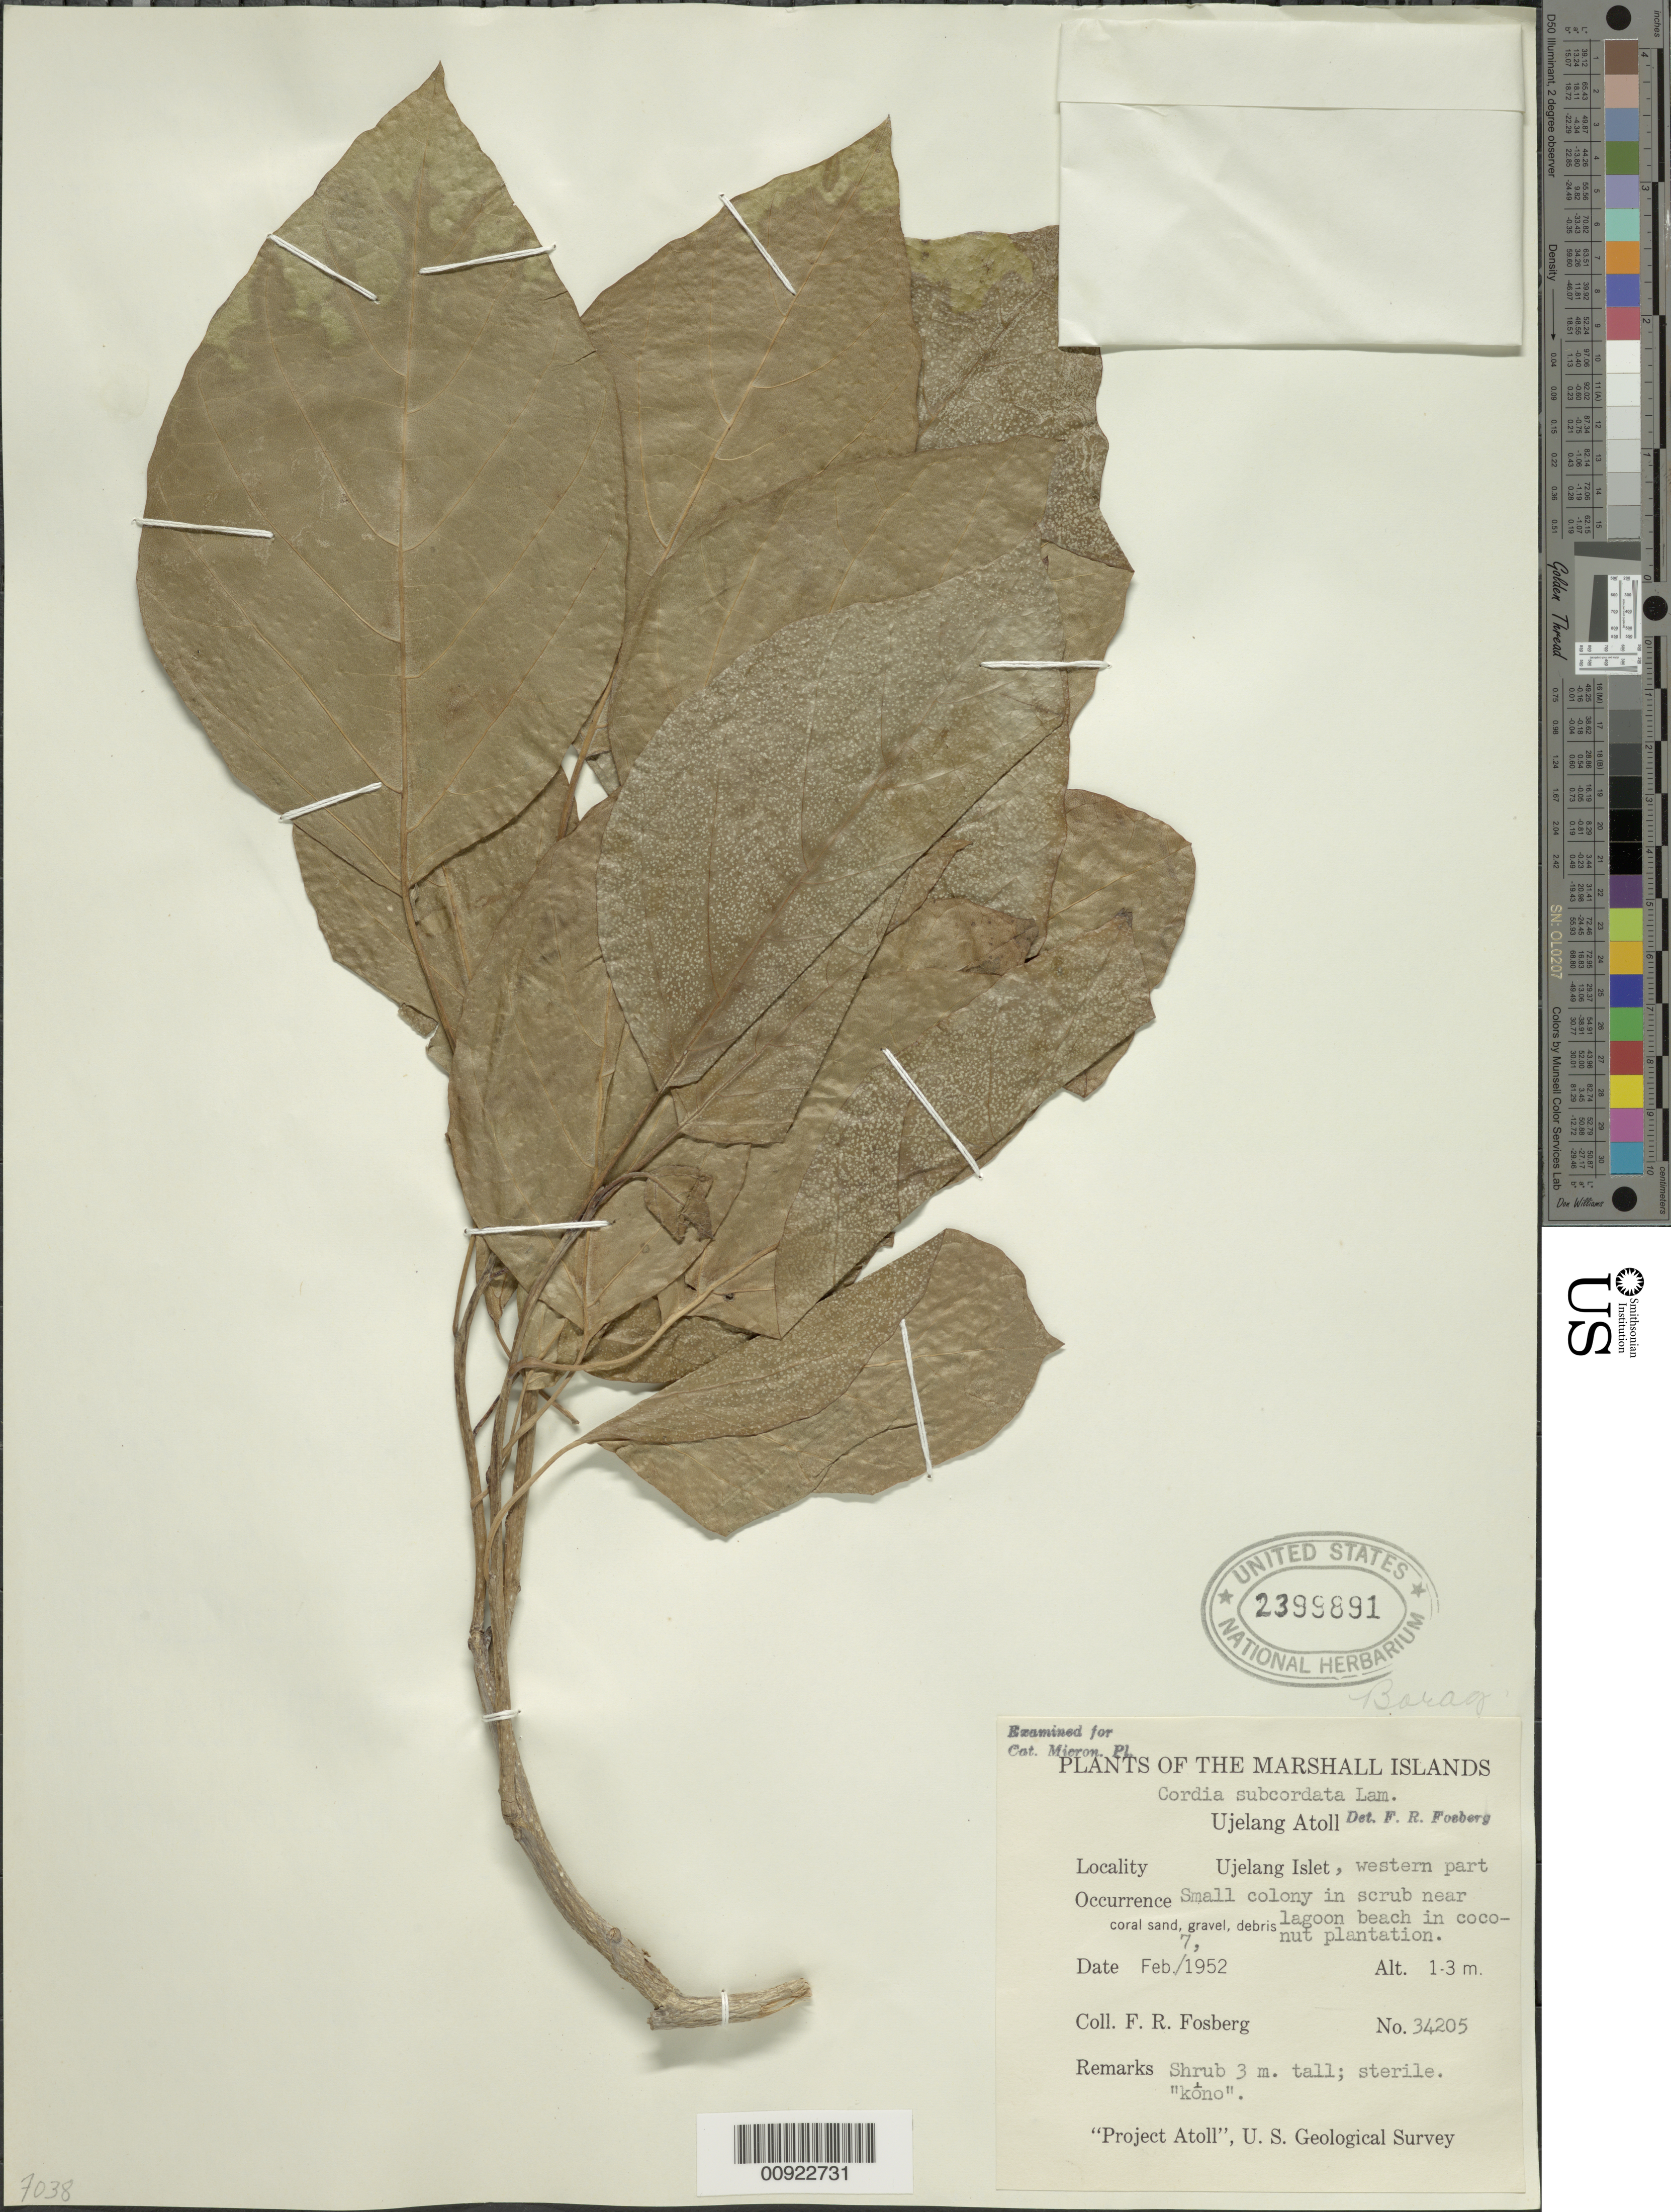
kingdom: Plantae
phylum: Tracheophyta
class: Magnoliopsida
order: Boraginales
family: Cordiaceae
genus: Cordia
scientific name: Cordia subcordata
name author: Lam.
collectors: F. R. Fosberg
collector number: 34205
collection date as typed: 03 Jun 1946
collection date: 1946-06-03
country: Micronesia, Federated States of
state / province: Truk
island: Losap Atoll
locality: Pis Islet, on north side of the Truk barrier reef. Toward outer beach of Scaevola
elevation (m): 1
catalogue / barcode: US 2399891